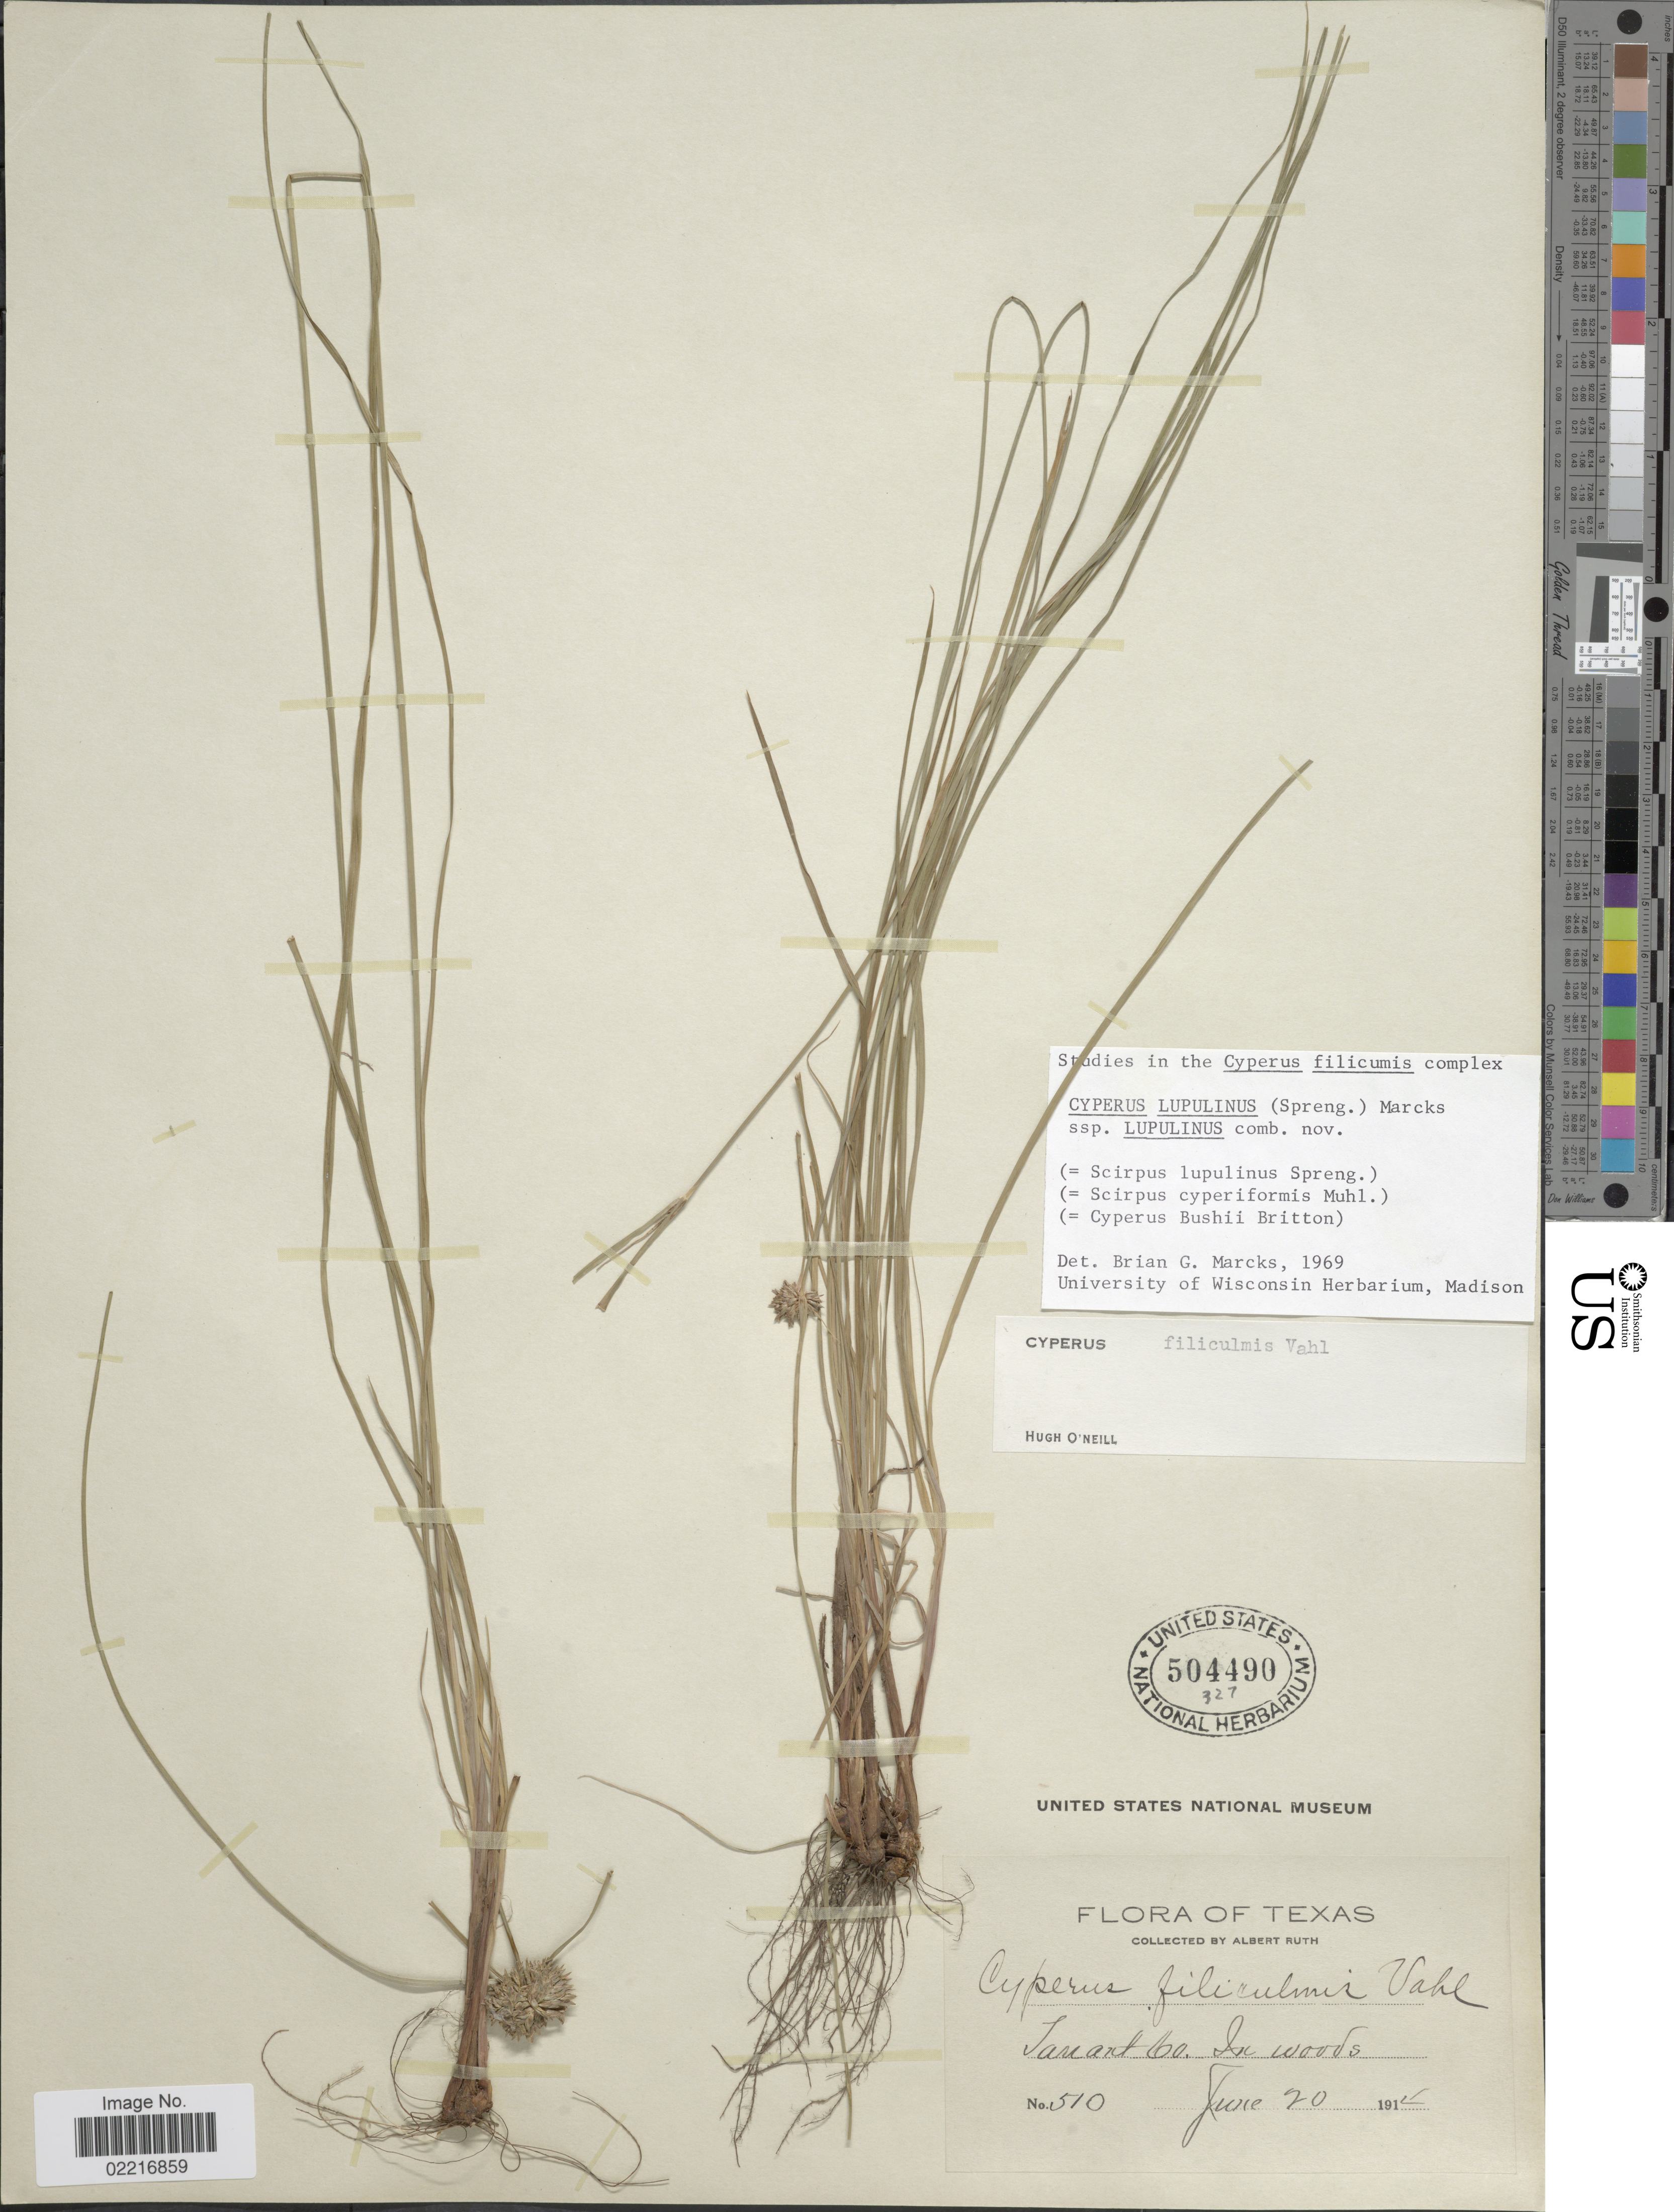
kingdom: Plantae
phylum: Tracheophyta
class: Liliopsida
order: Poales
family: Cyperaceae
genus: Cyperus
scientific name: Cyperus lupulinus subsp. lupulinus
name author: (Spreng.) Marcks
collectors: A. Ruth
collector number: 510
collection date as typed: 191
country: United States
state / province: Texas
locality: Tarrant Co.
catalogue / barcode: US 504490